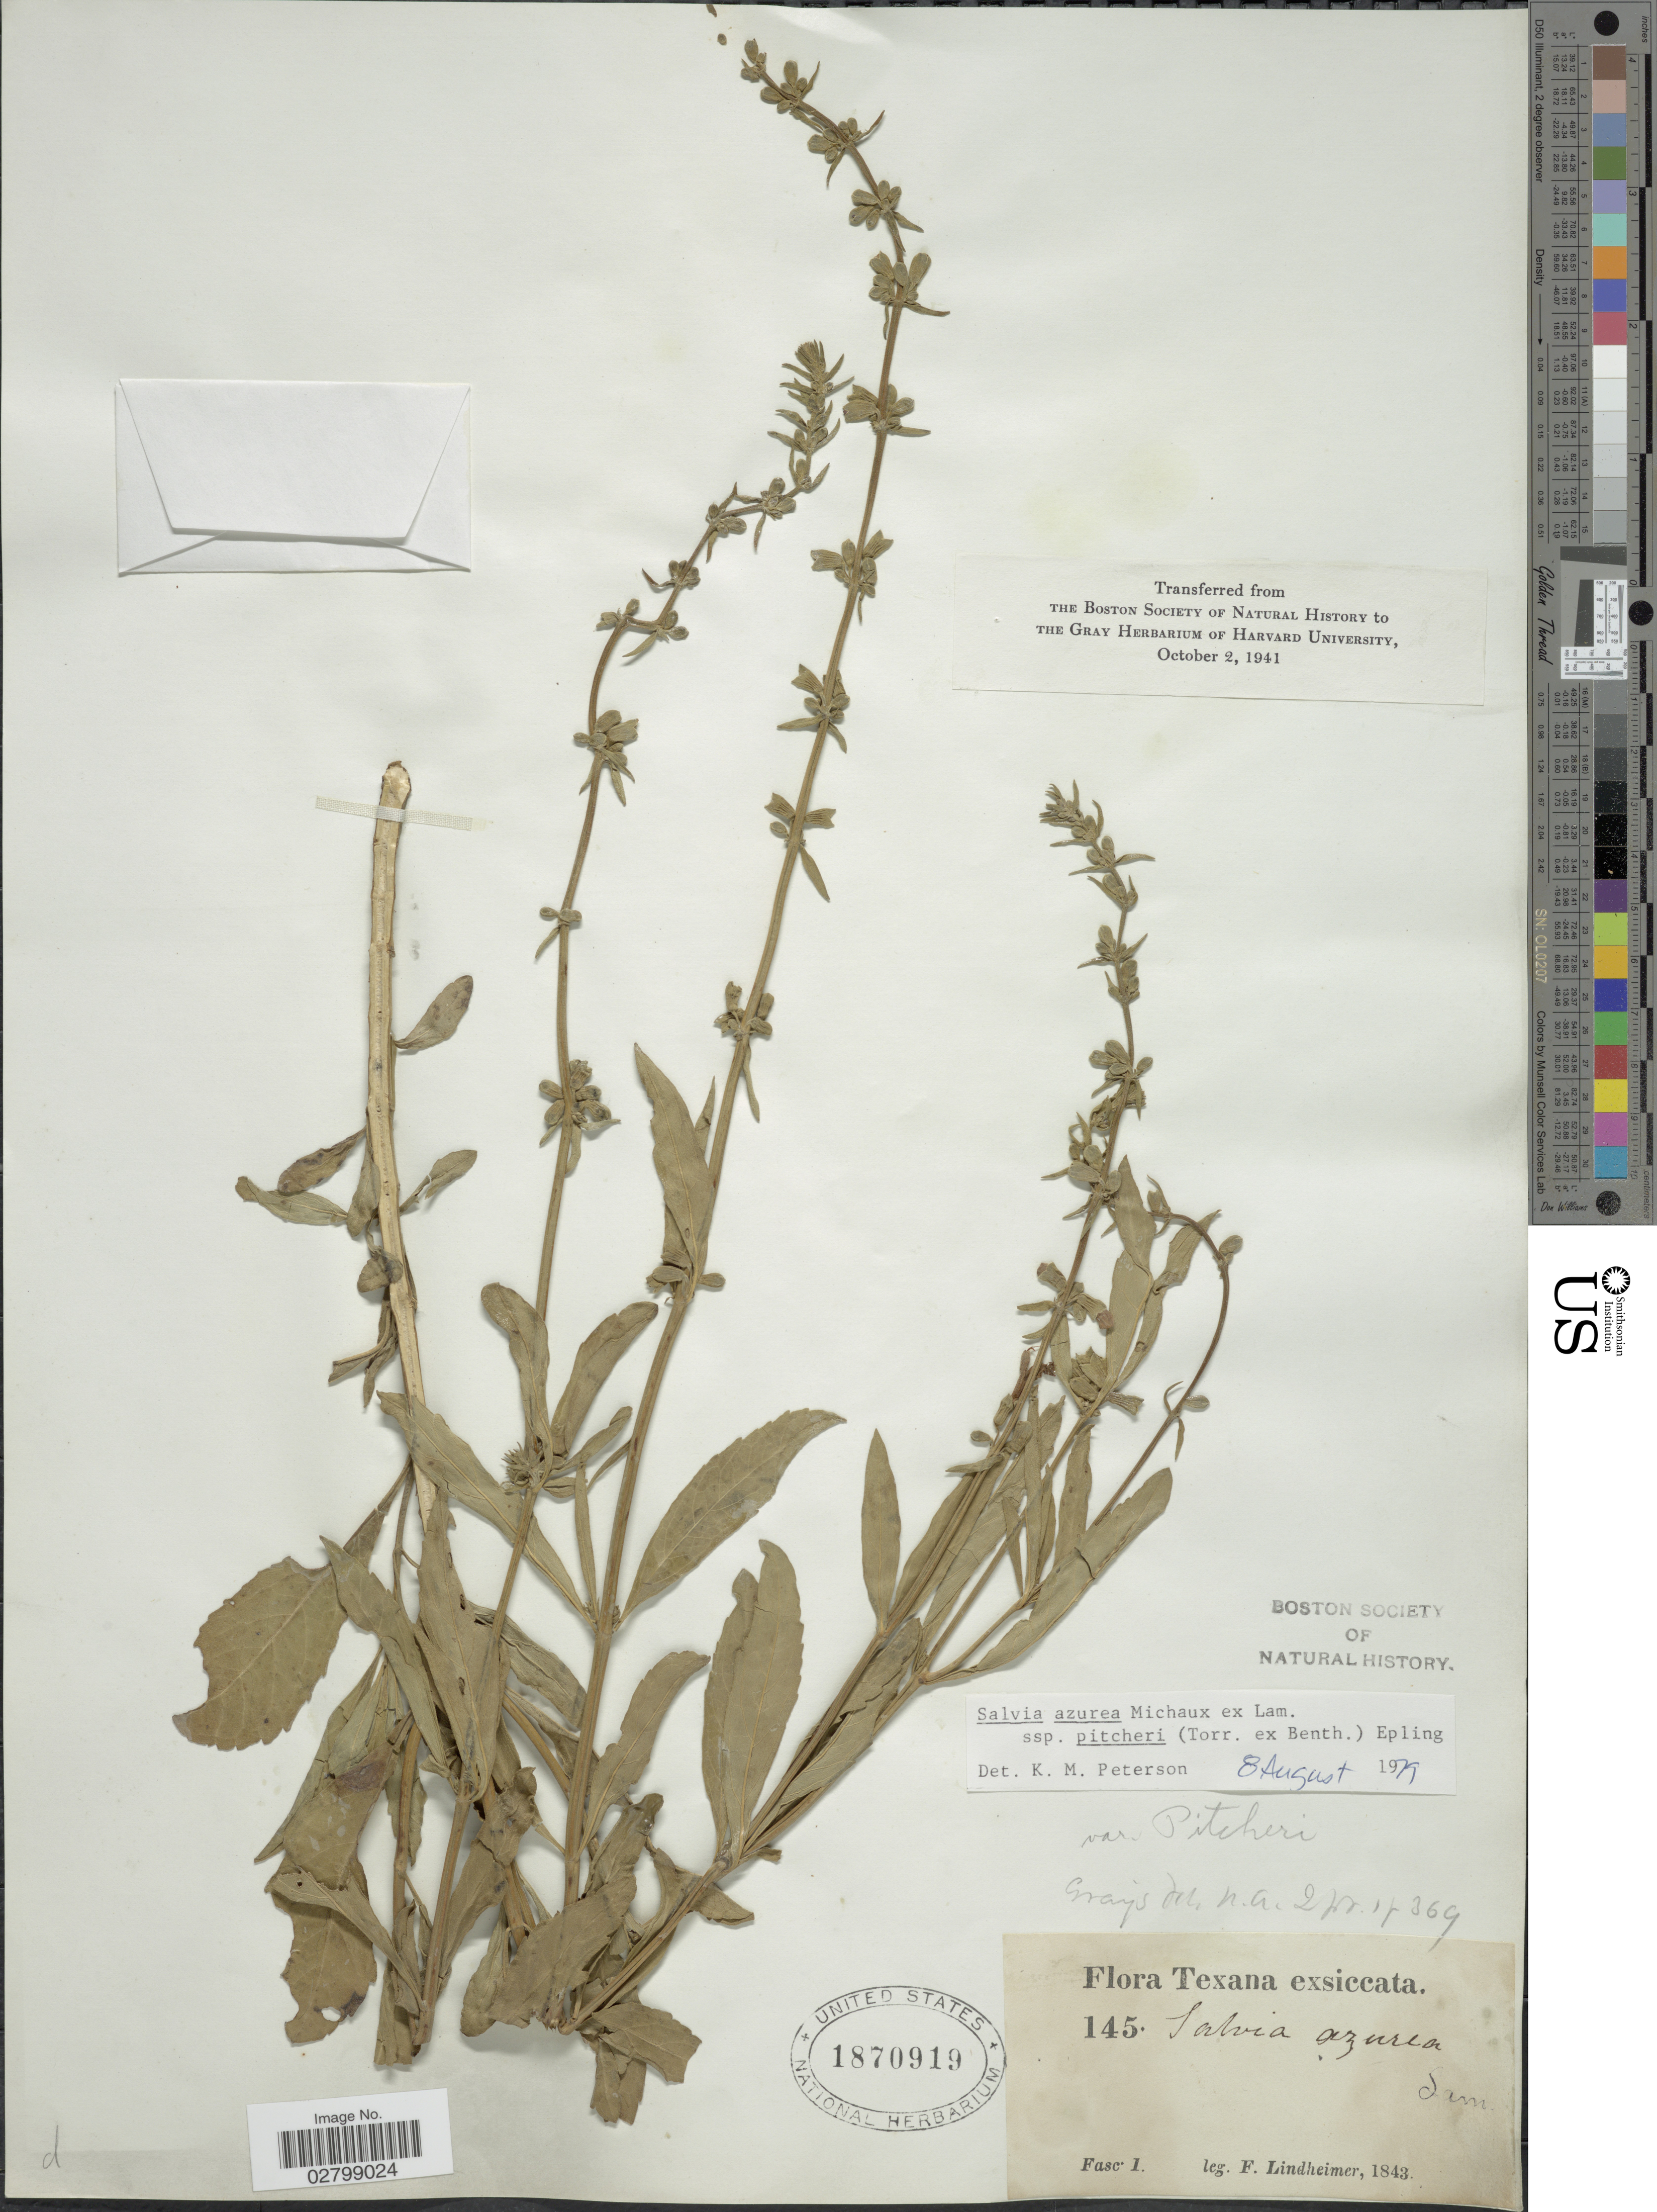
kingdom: Plantae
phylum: Tracheophyta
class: Magnoliopsida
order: Lamiales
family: Lamiaceae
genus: Salvia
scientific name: Salvia azurea subsp. pitcheri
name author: Michx. ex Lam.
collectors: F. Lindheimer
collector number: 145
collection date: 1843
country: United States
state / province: Texas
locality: Fasc 1.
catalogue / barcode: US 1870919